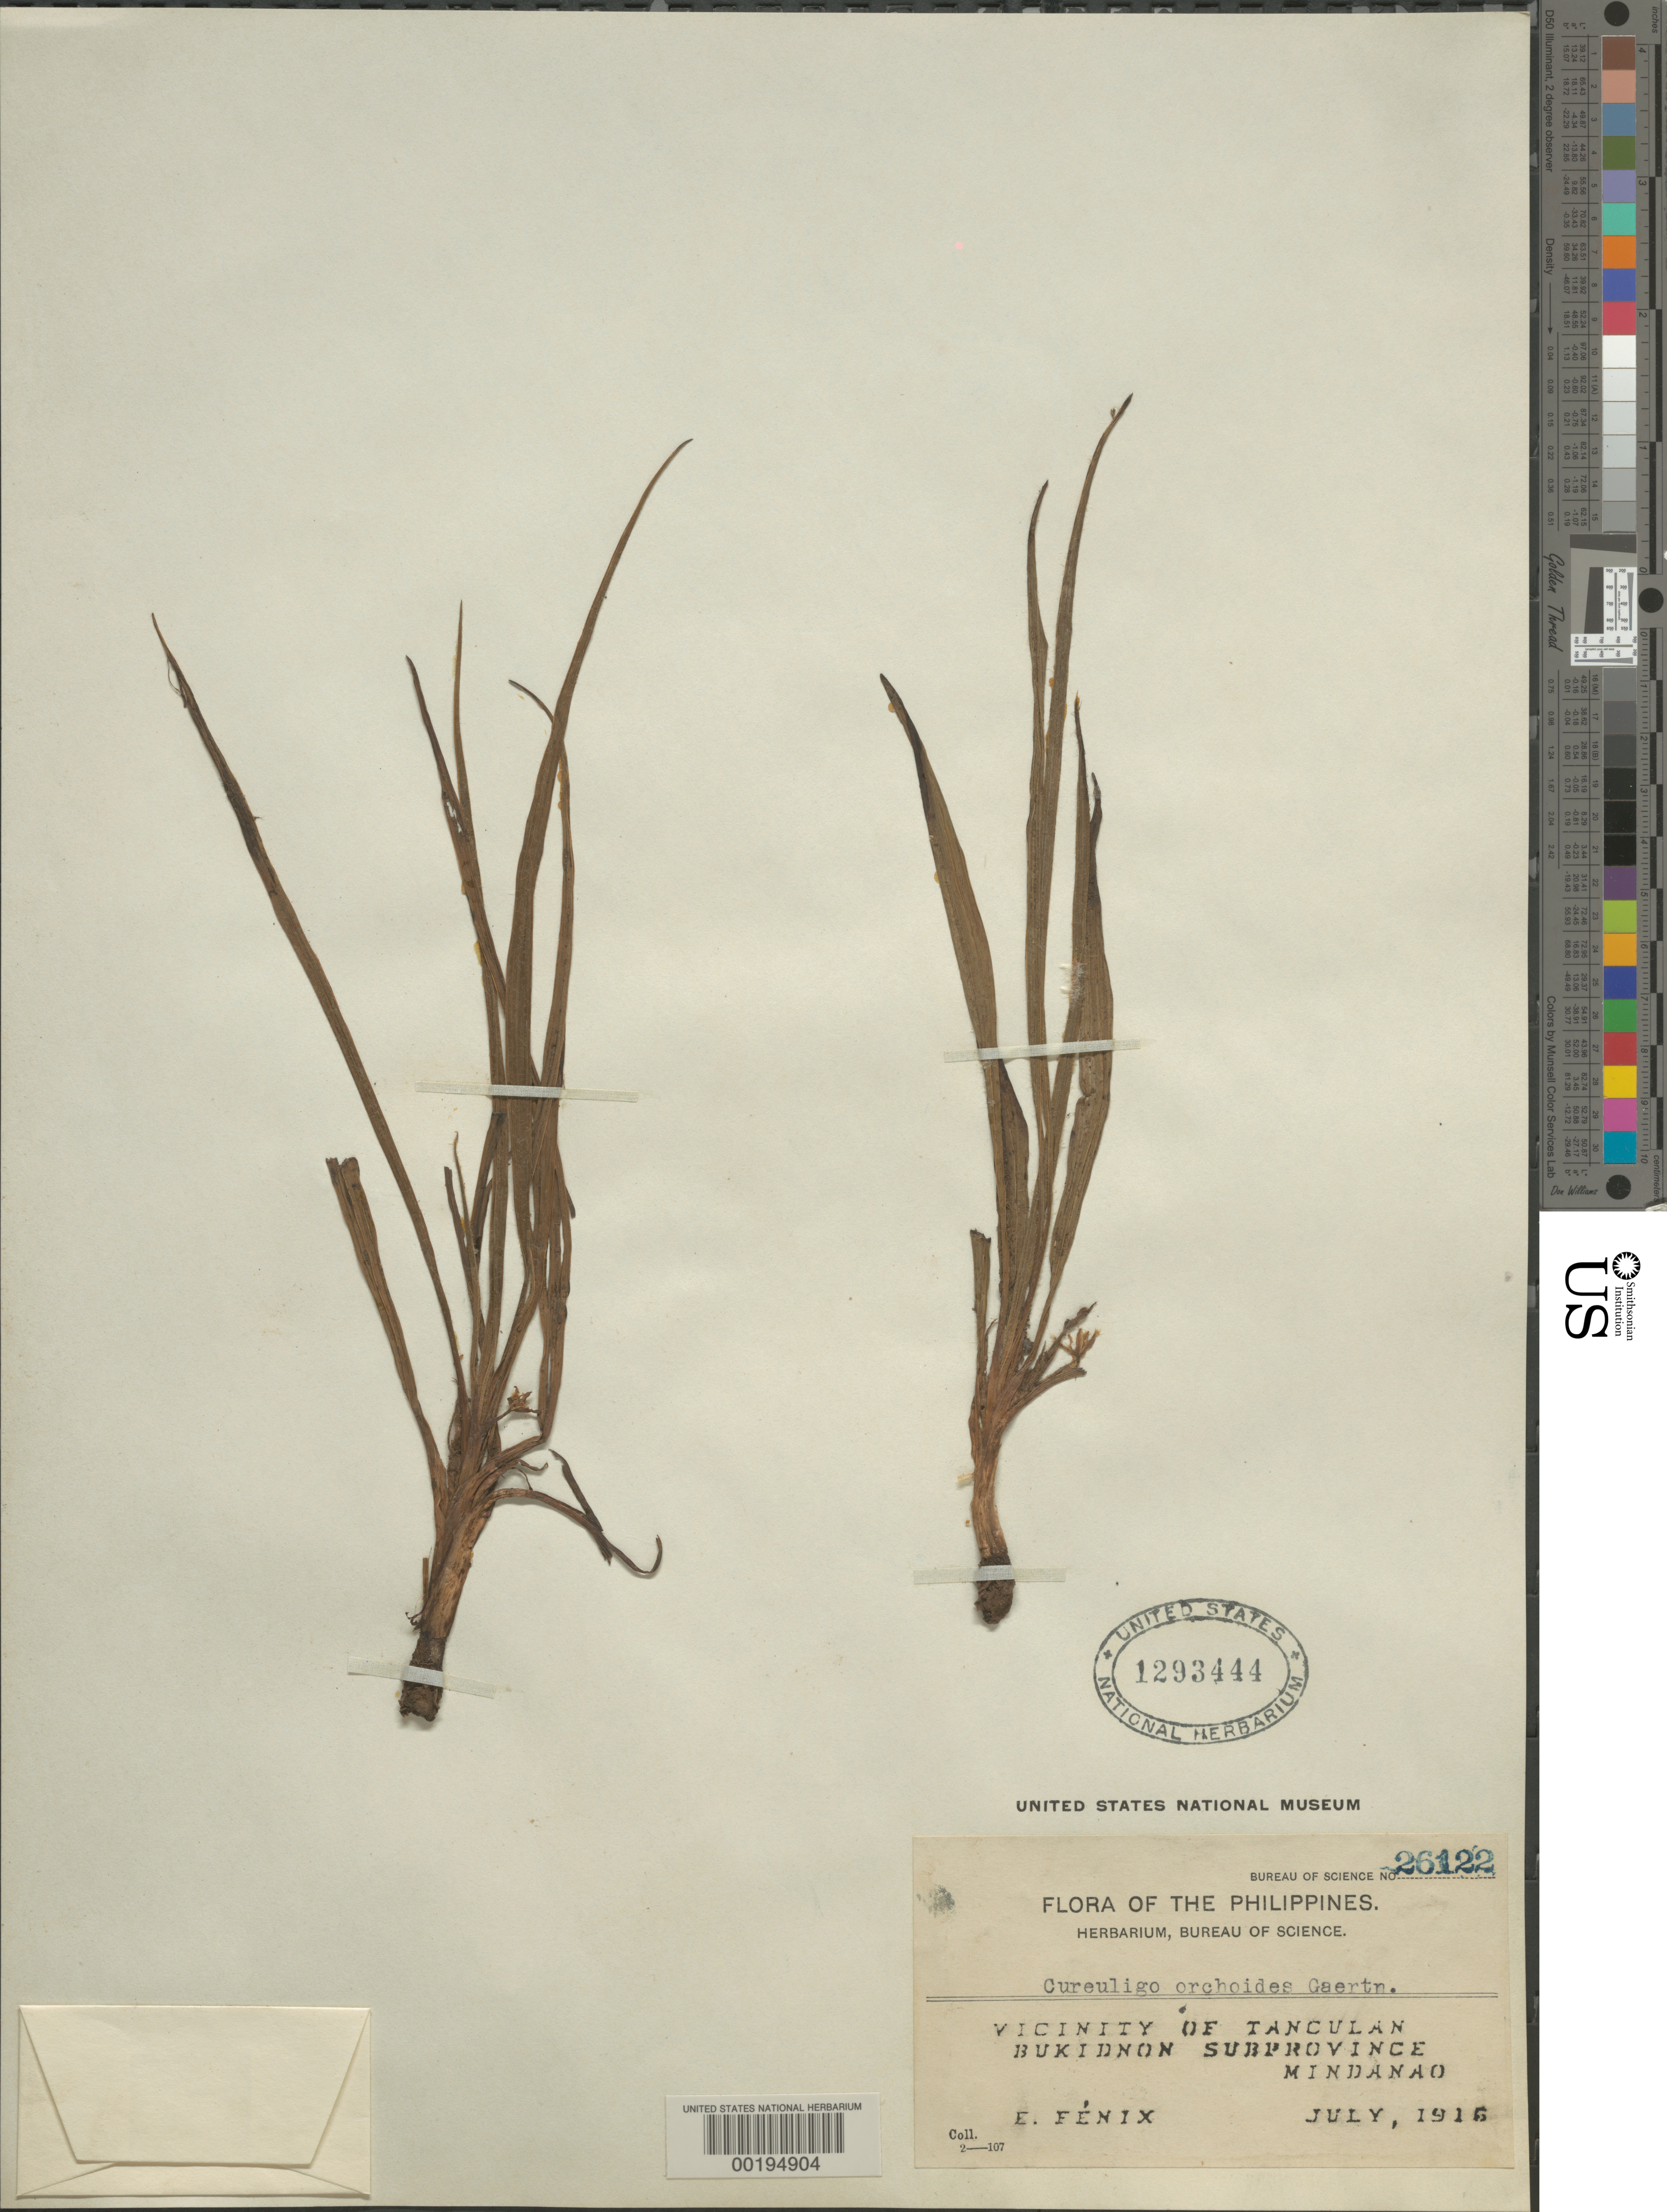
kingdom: Plantae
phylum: Tracheophyta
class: Liliopsida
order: Asparagales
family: Hypoxidaceae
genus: Curculigo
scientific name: Curculigo orchioides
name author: Gaertn.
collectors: E. Fenix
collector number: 26122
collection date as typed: Jul 1916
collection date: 1916-07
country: Philippines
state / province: Northern Mindanao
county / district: Bukidnon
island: Mindanao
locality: Vicinity of tanculan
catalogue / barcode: US 1293444